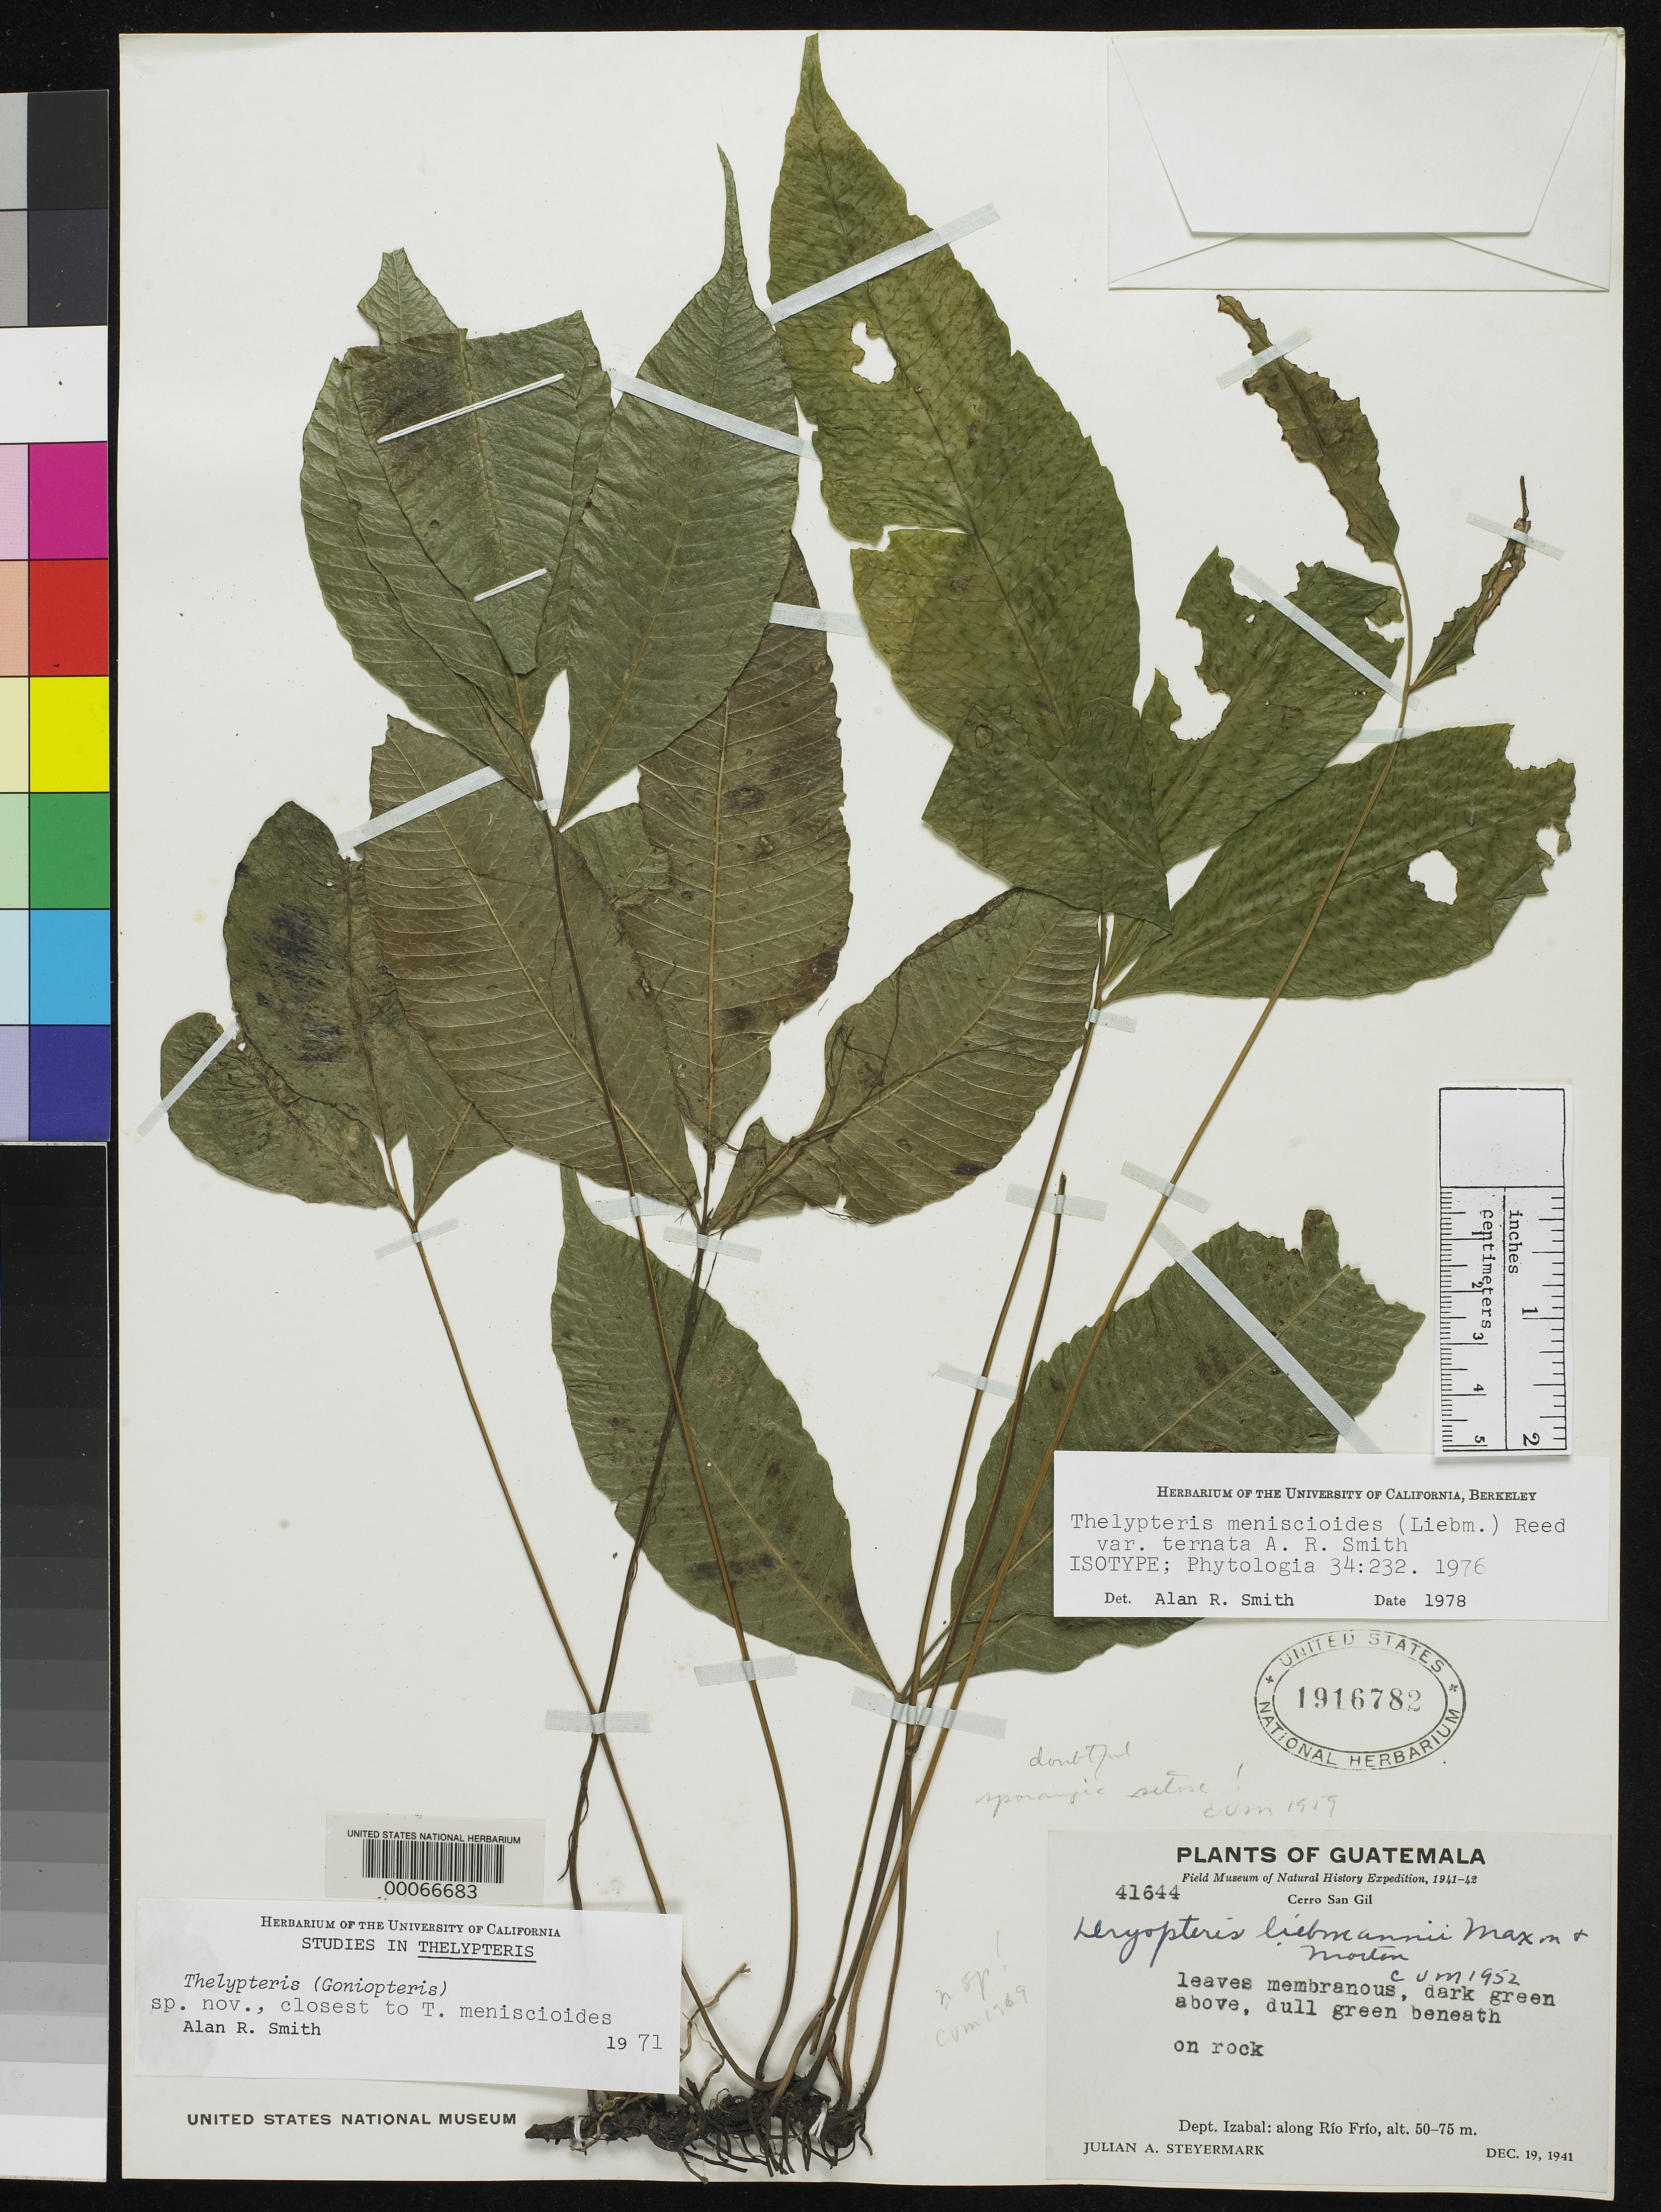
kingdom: Plantae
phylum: Tracheophyta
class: Polypodiopsida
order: Polypodiales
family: Thelypteridaceae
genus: Thelypteris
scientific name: Thelypteris meniscioides var. ternata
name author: A.R. Sm.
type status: Isotype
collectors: J. Steyermark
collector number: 41644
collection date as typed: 19 Dec 1941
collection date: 1941-12-19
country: Guatemala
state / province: Izabal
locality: Cerro San Gil, along the Rio Frio.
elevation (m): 50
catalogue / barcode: US 1916782